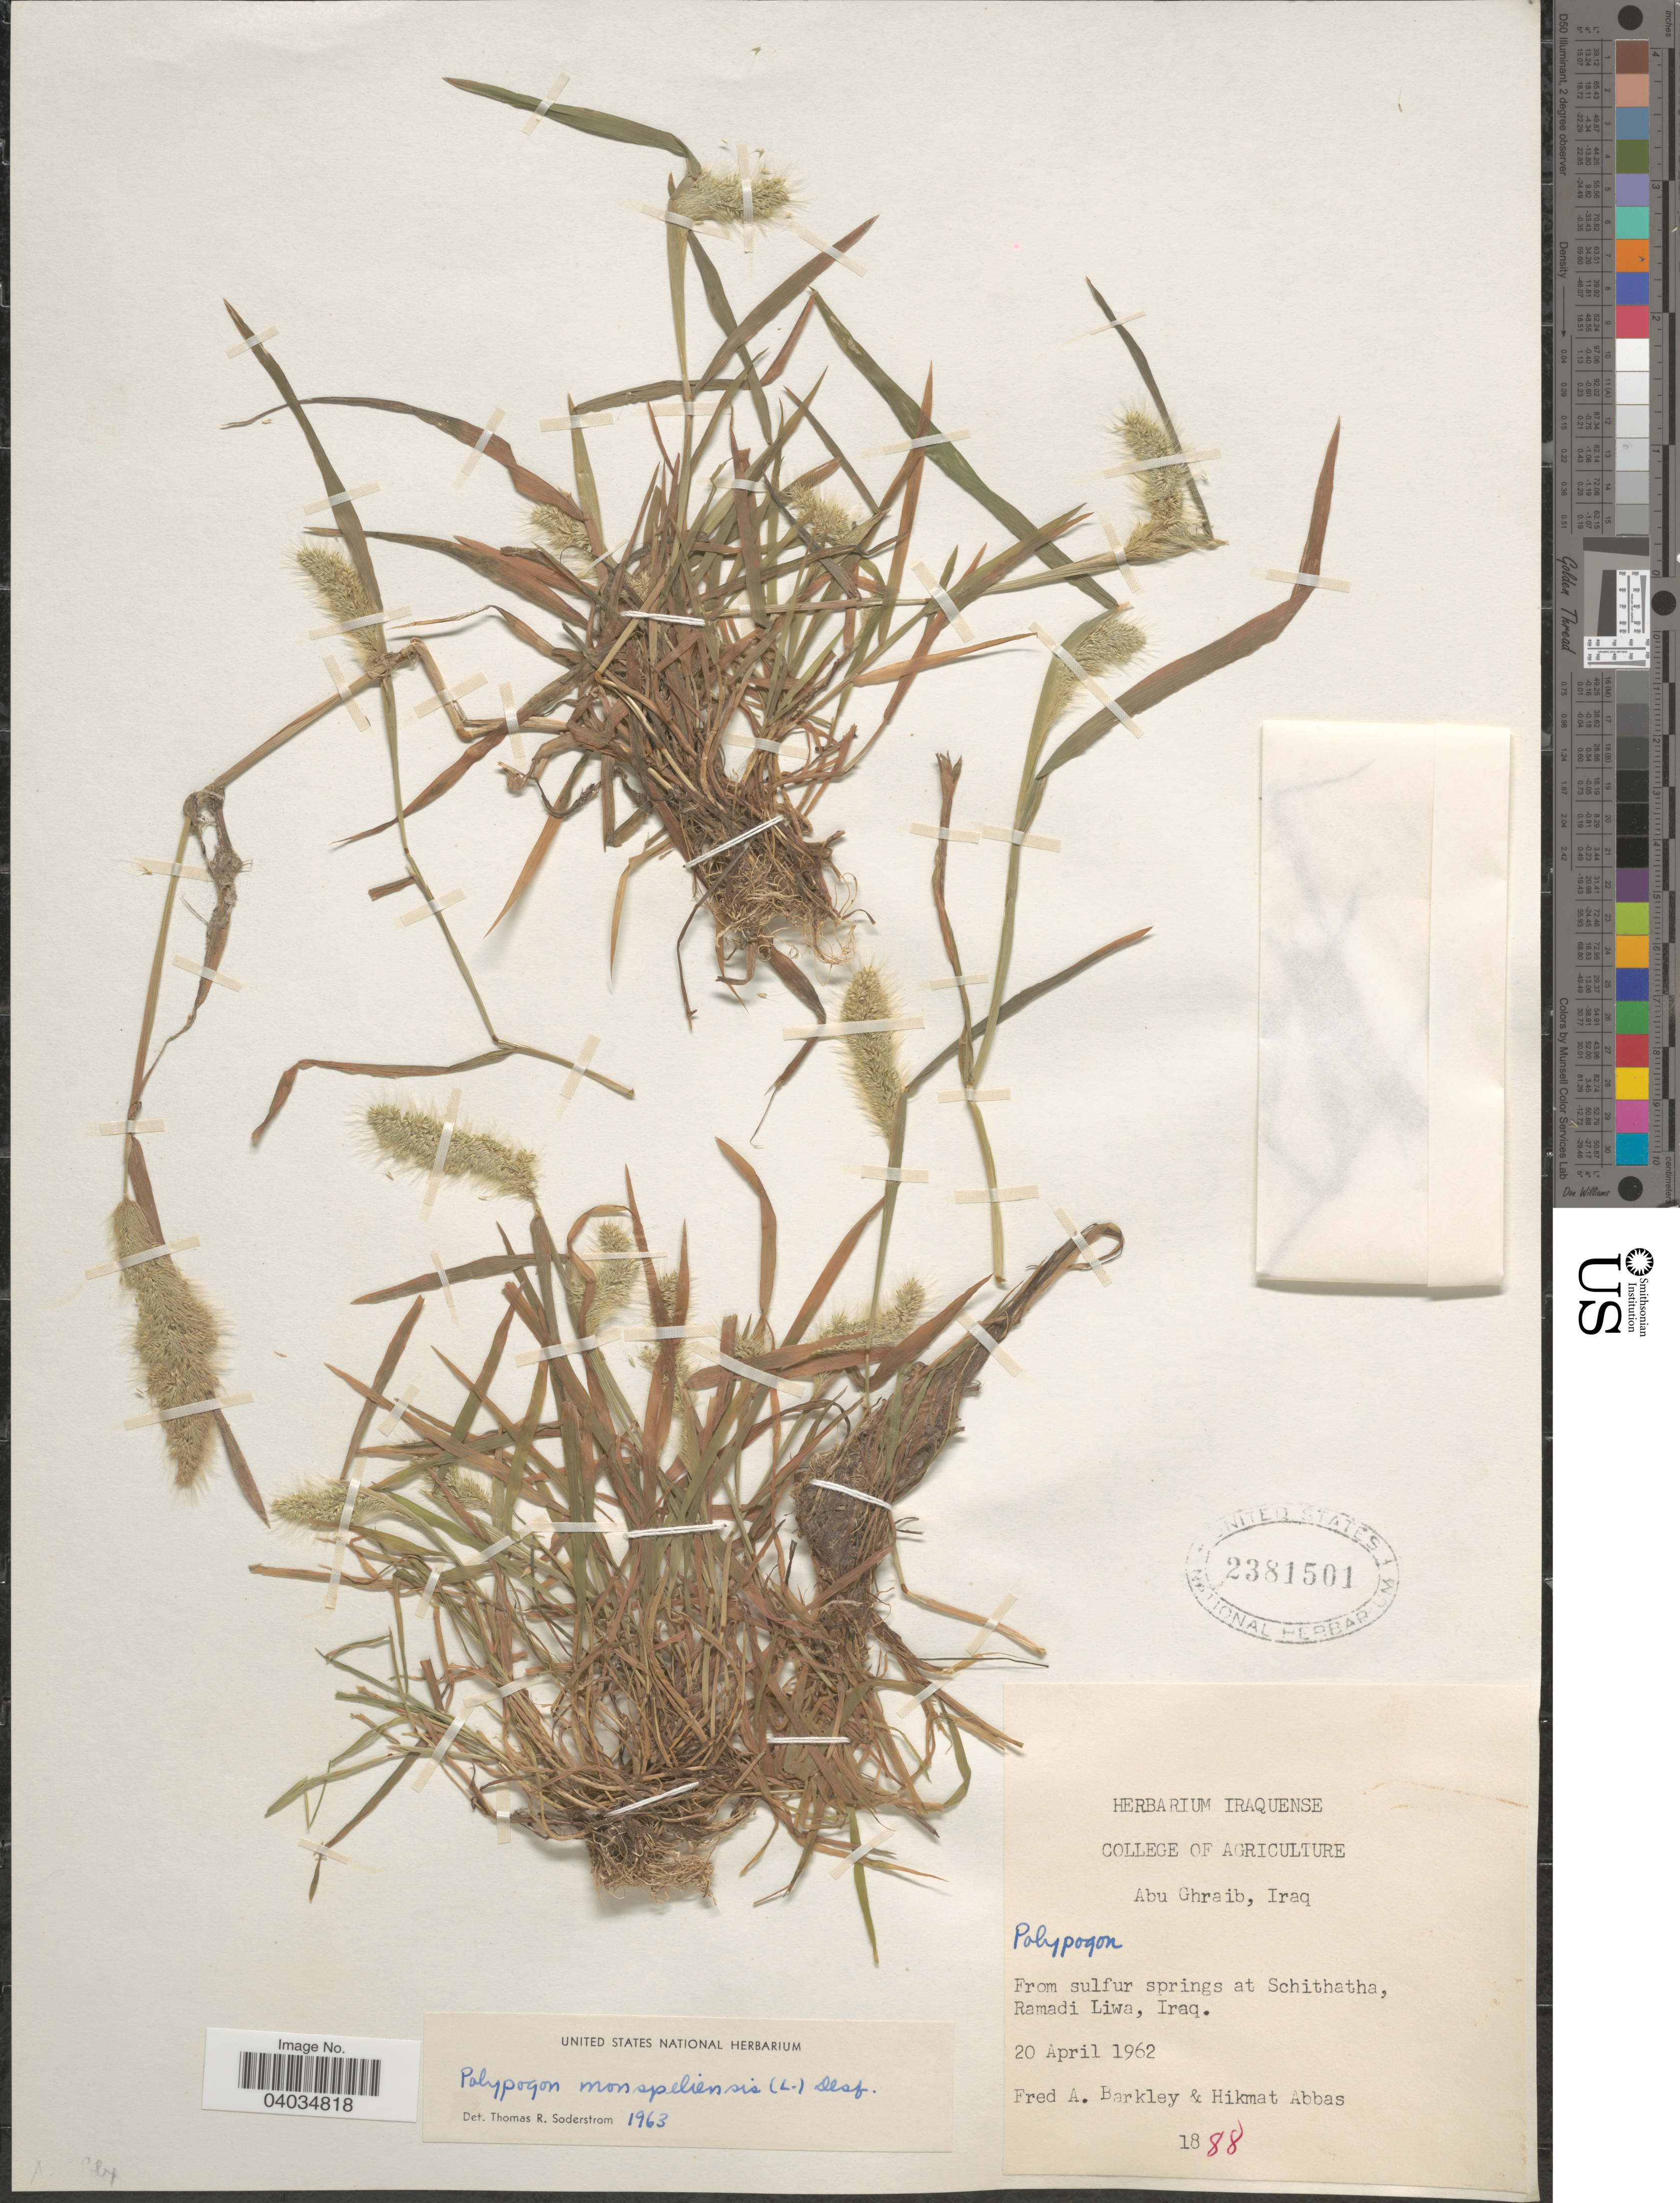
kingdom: Plantae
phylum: Tracheophyta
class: Liliopsida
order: Poales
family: Poaceae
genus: Polypogon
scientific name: Polypogon monspeliensis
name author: (L.) Desf.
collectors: F. A. Barkley & H. Abbas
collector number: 1888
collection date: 1962-04-20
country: Iraq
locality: From sulfur springs at Schithatha, Ramadi Liwa.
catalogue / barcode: US 2381501